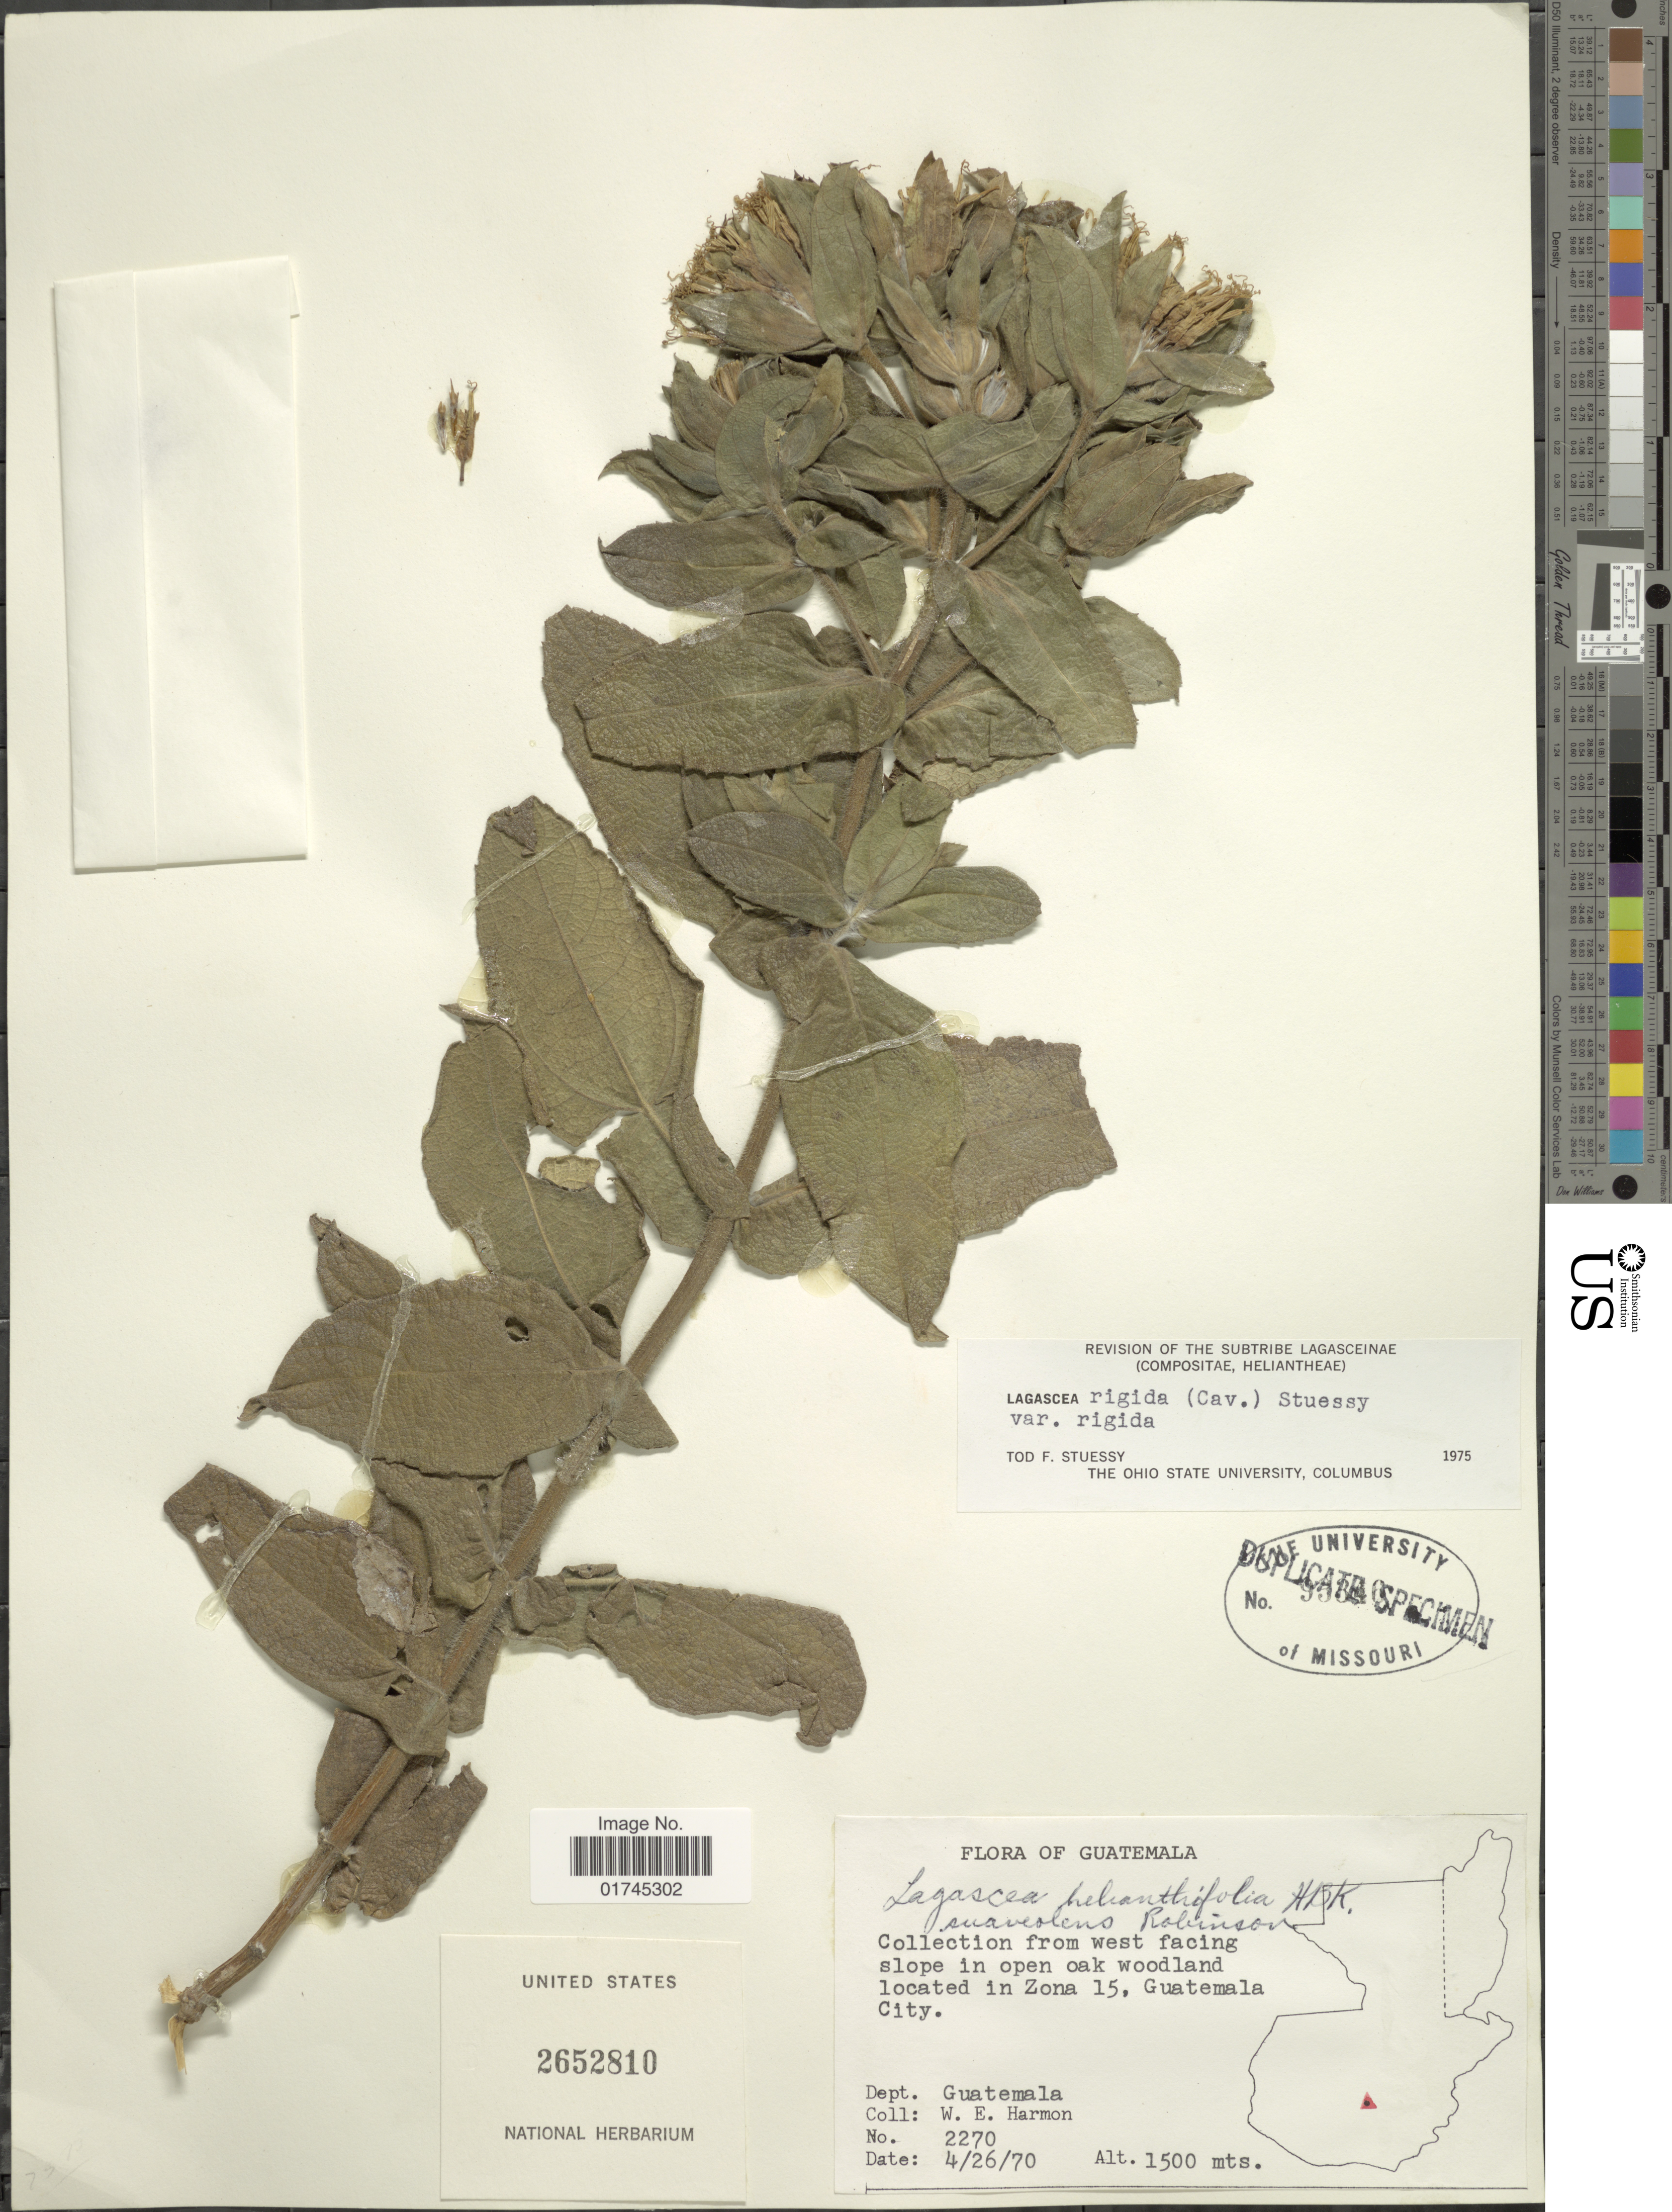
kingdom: Plantae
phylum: Tracheophyta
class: Magnoliopsida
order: Asterales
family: Asteraceae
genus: Lagascea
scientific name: Lagascea helianthifolia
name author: Kunth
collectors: W. E. Harmon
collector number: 2270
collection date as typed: Transcribed d/m/y: 26/4/70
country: Guatemala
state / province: Guatemala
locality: From west facing slope in open oak woodland located in Zona 15.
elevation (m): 1500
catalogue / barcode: US 2652810